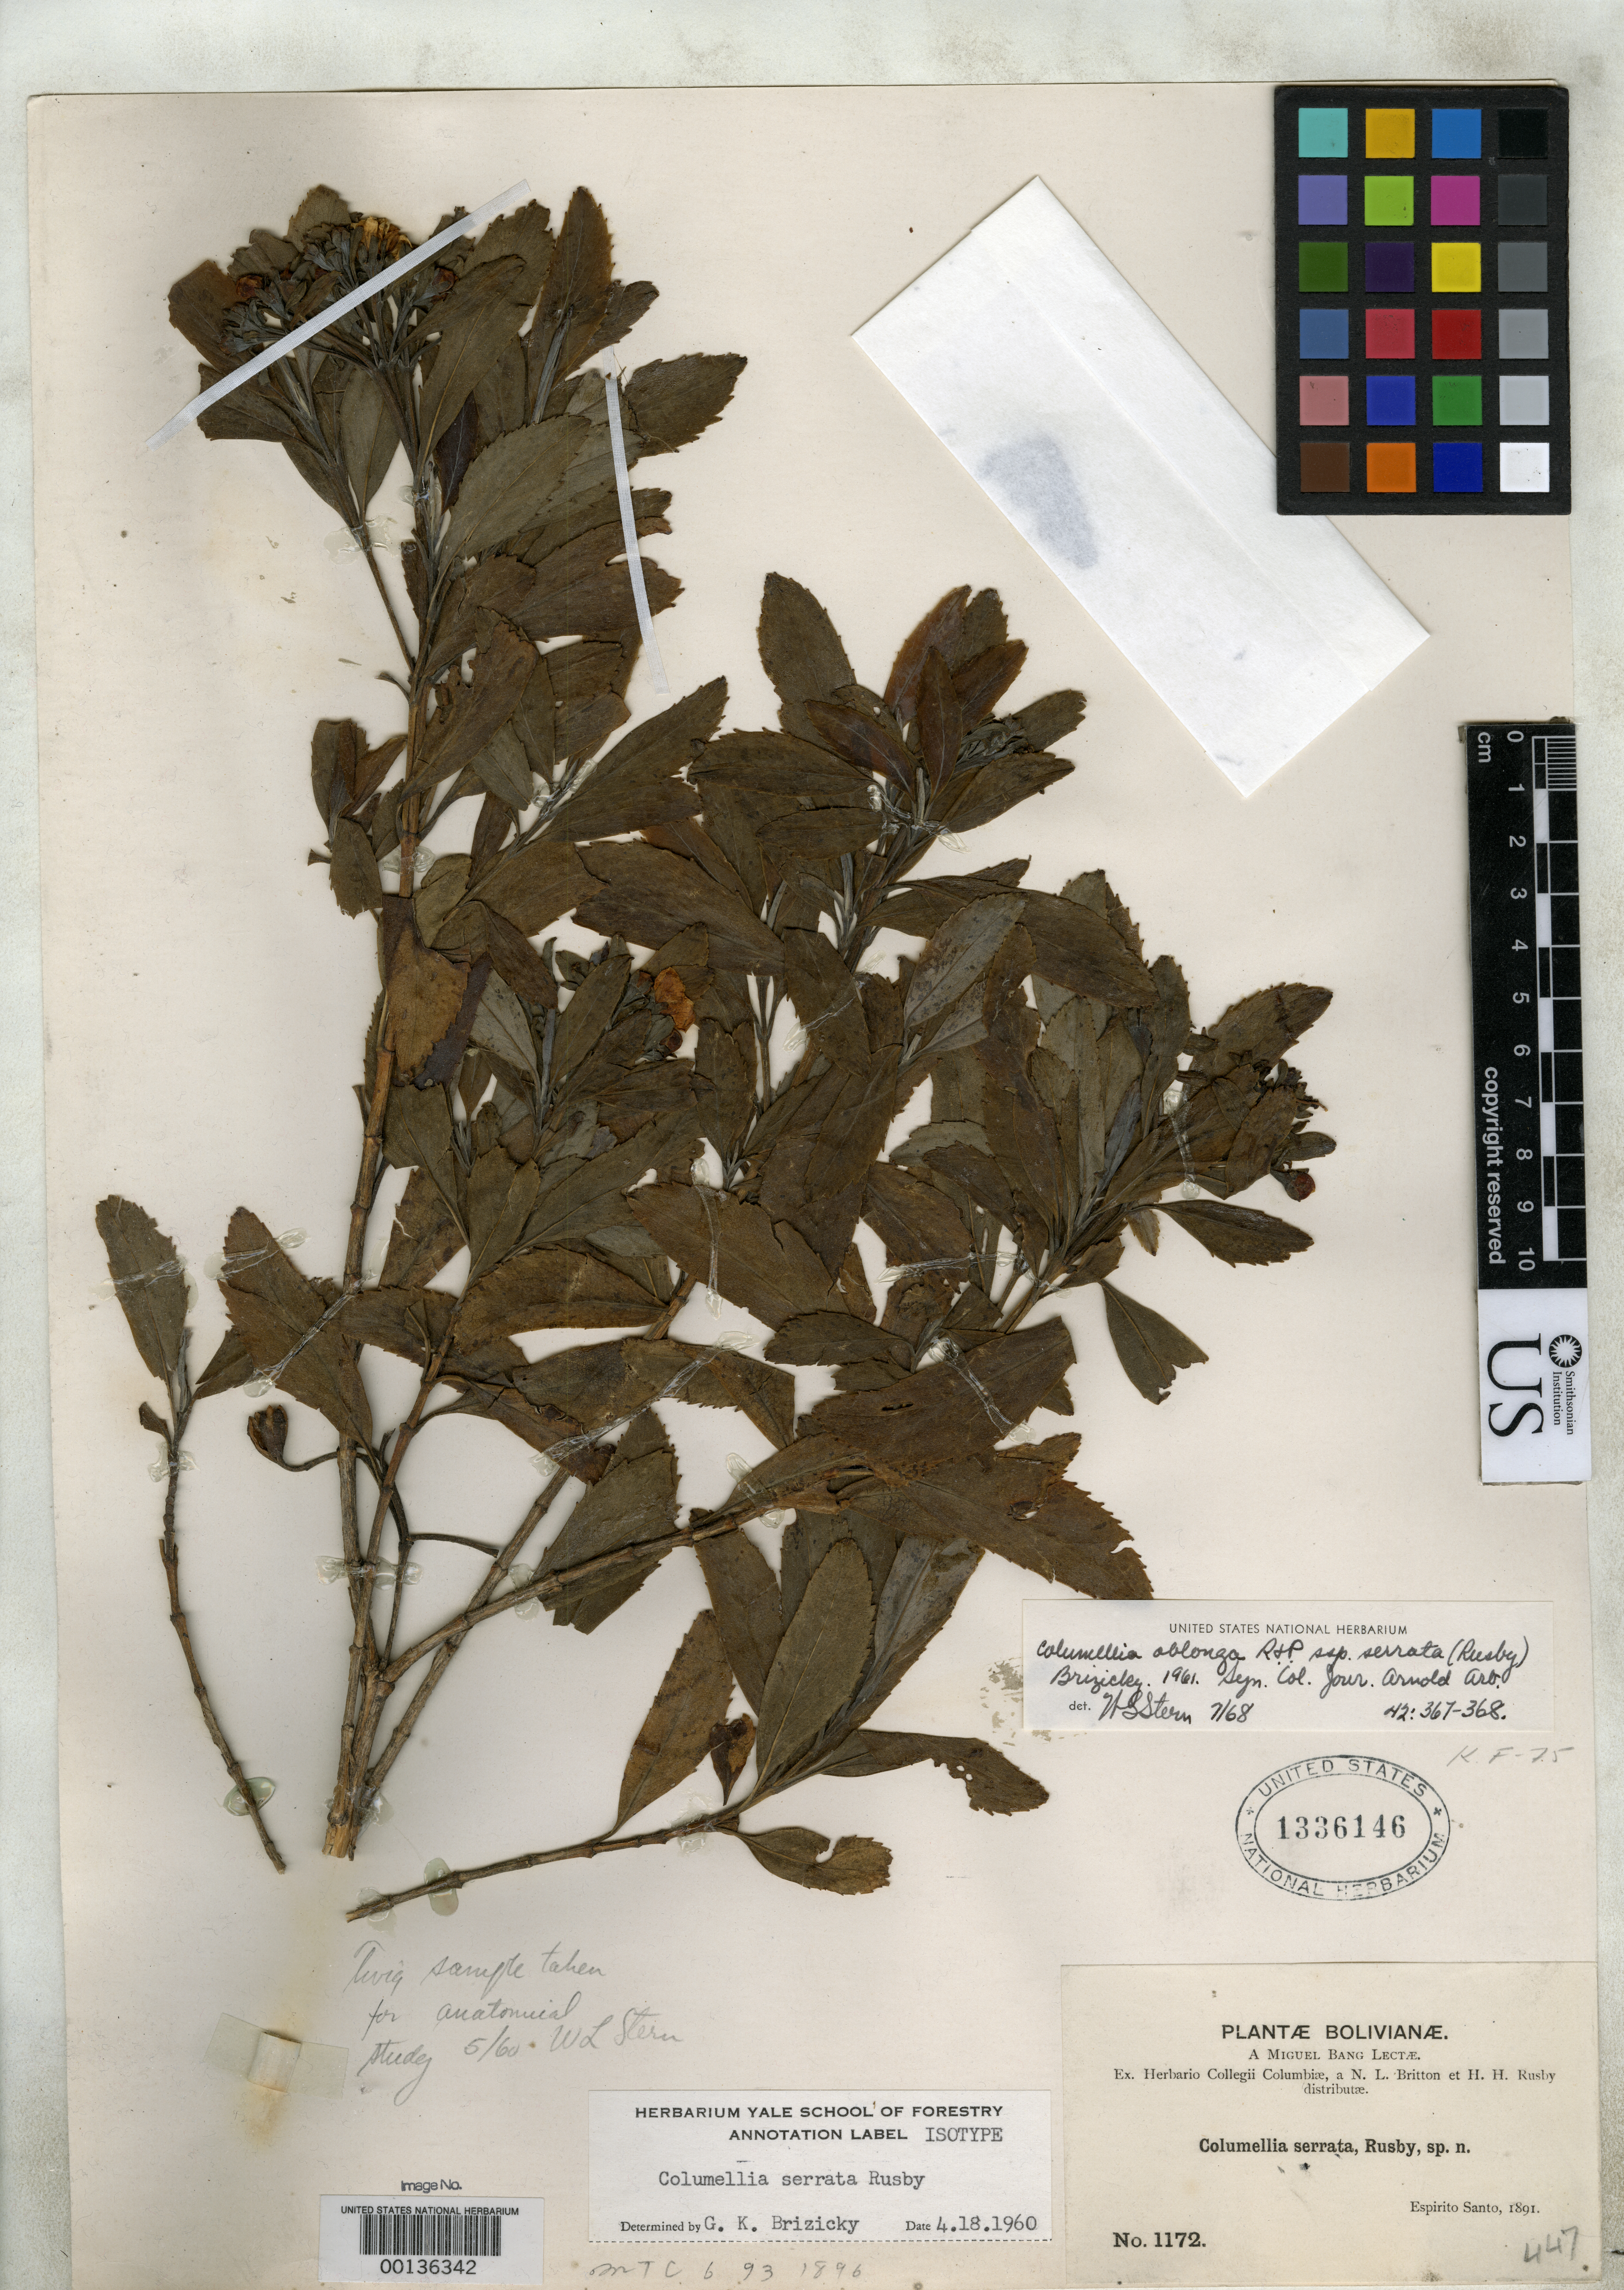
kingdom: Plantae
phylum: Tracheophyta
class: Magnoliopsida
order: Bruniales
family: Columelliaceae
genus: Columellia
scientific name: Columellia serrata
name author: Rusby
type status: Isotype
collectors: M. Bang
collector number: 1172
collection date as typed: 1891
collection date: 1891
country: Bolivia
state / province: Cochabamba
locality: Espirito Santo.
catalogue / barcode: US 1336146